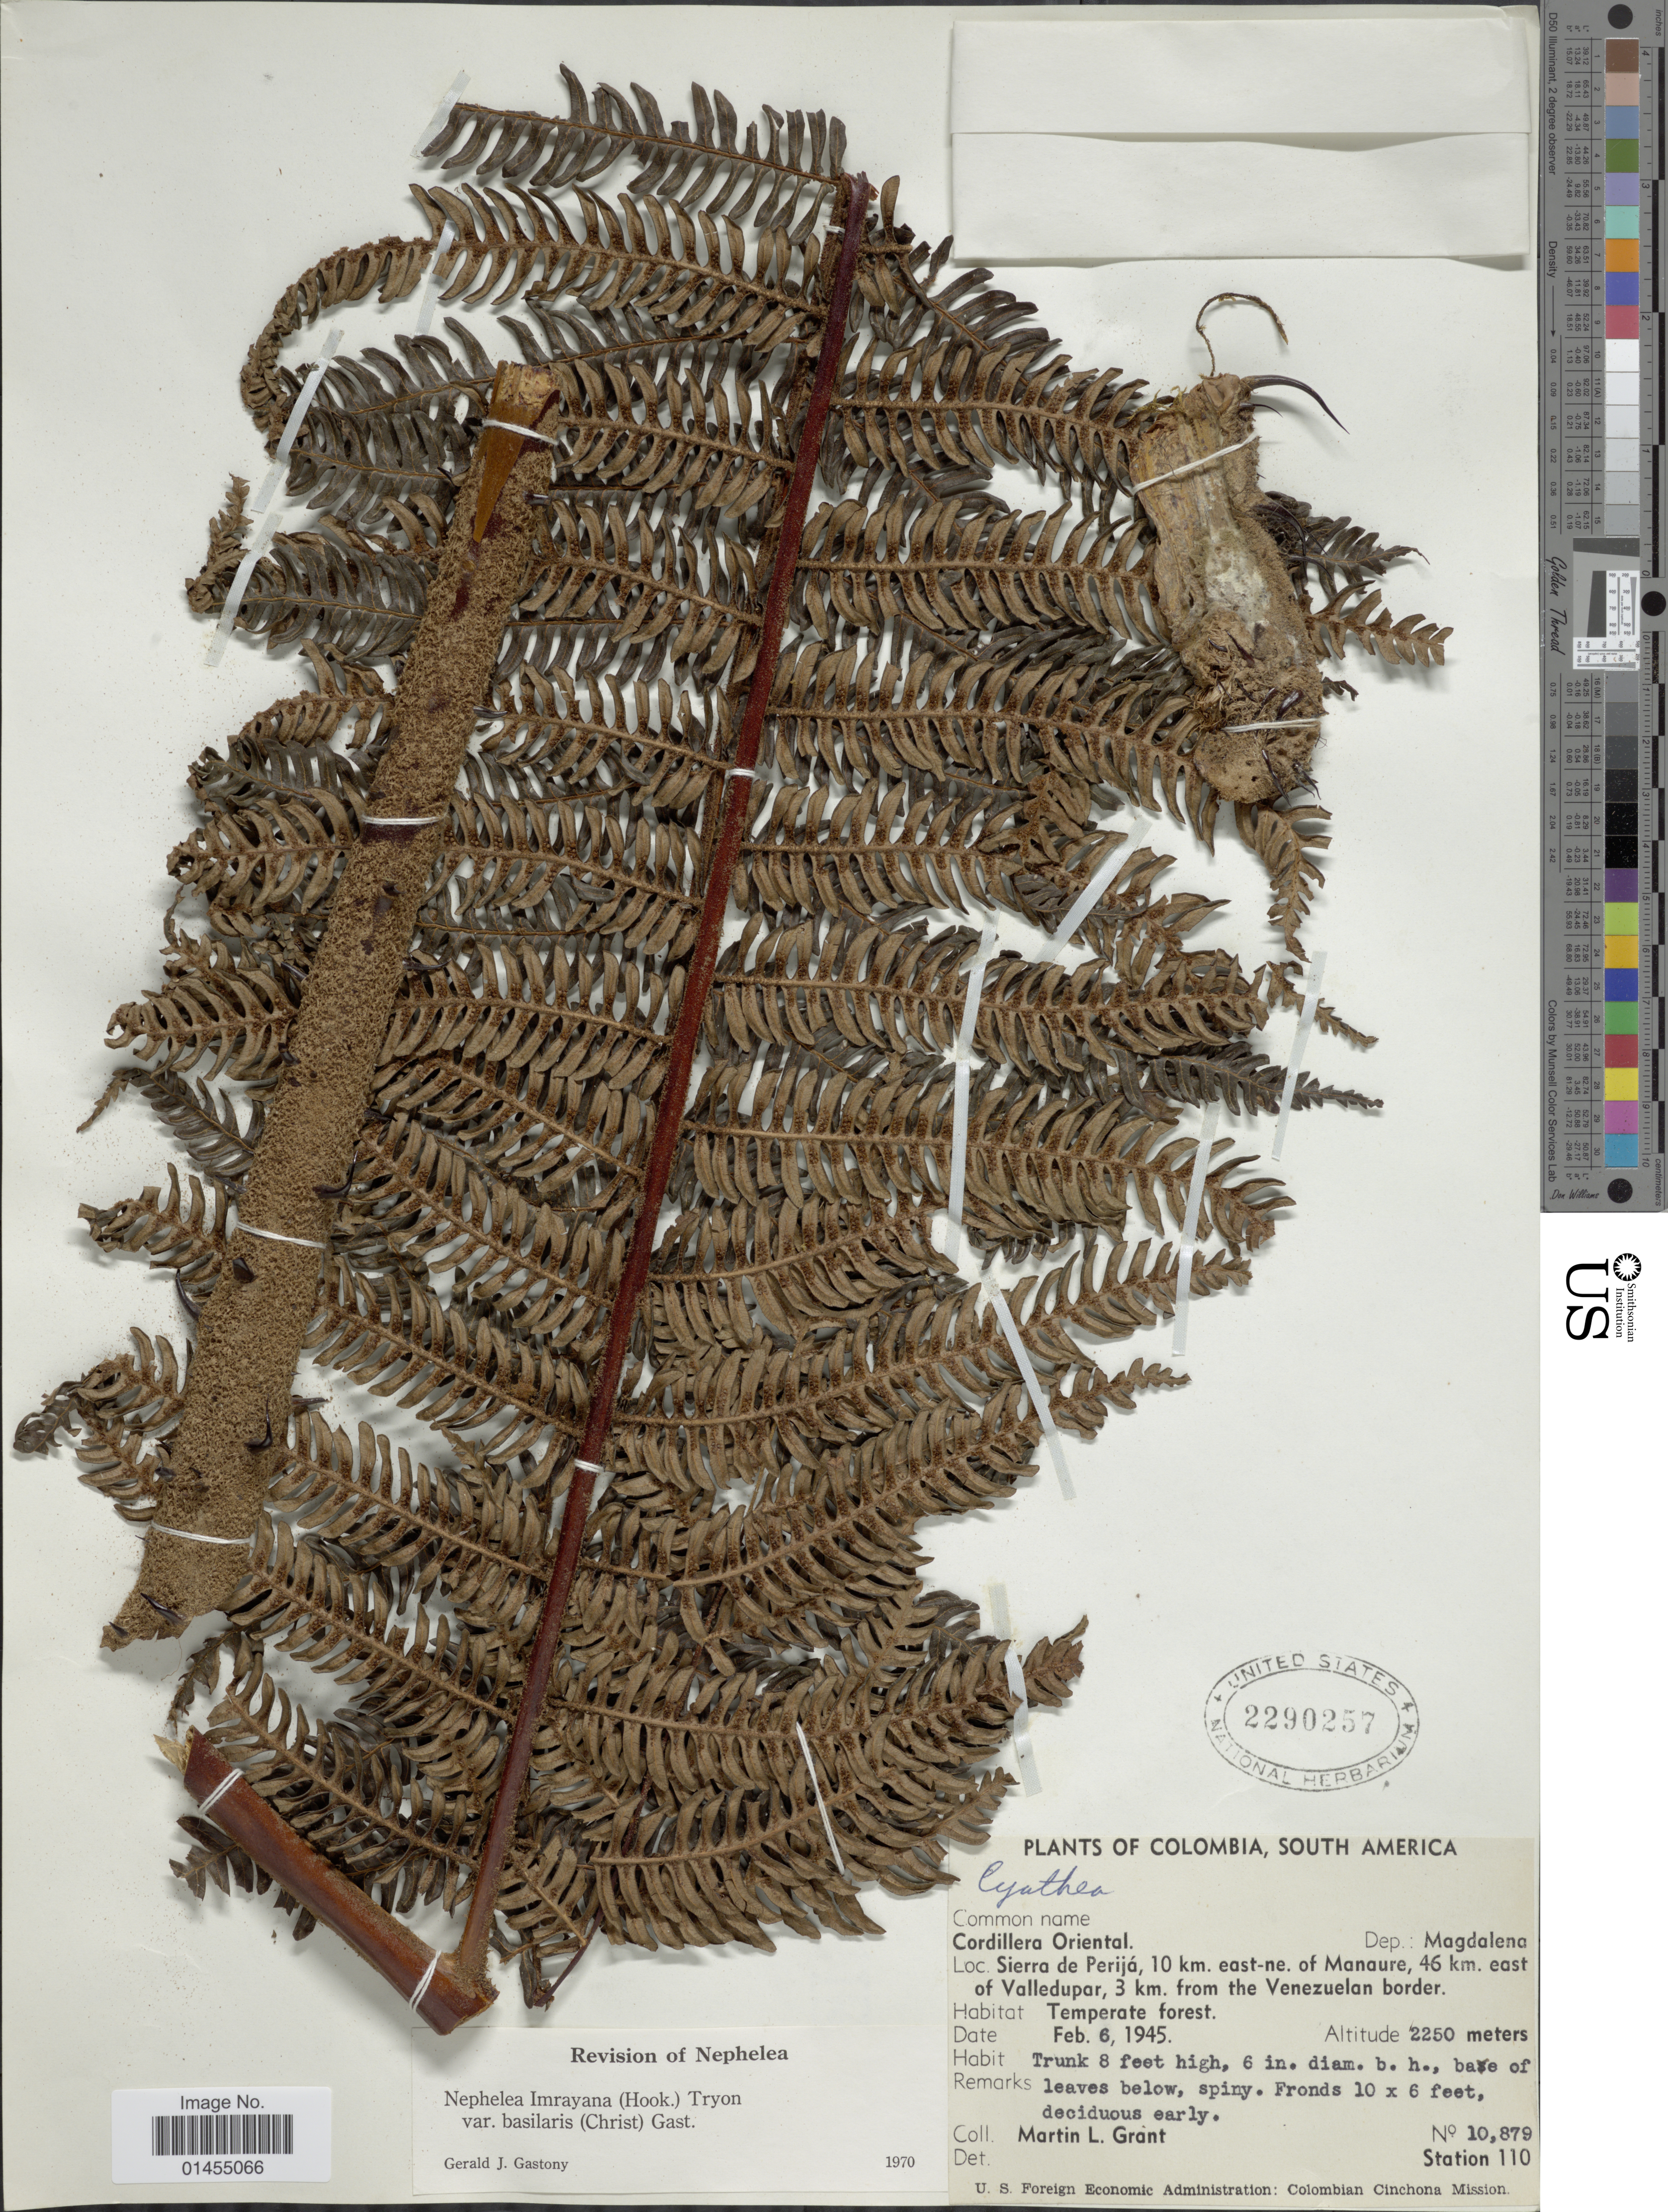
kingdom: Plantae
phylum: Tracheophyta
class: Polypodiopsida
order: Cyatheales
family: Cyatheaceae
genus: Alsophila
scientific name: Alsophila imrayana var. basilaris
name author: (Christ) Lellinger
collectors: M. L. Grant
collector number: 10879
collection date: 1945-02-06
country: Colombia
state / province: Magdalena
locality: Cordillera Oriental. Sierra de Perijá, 10 km. east-ne. of Manaure, 46 km. east of Valledupar, 3 km. from Venezuelan border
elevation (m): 2250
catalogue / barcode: US 2290257